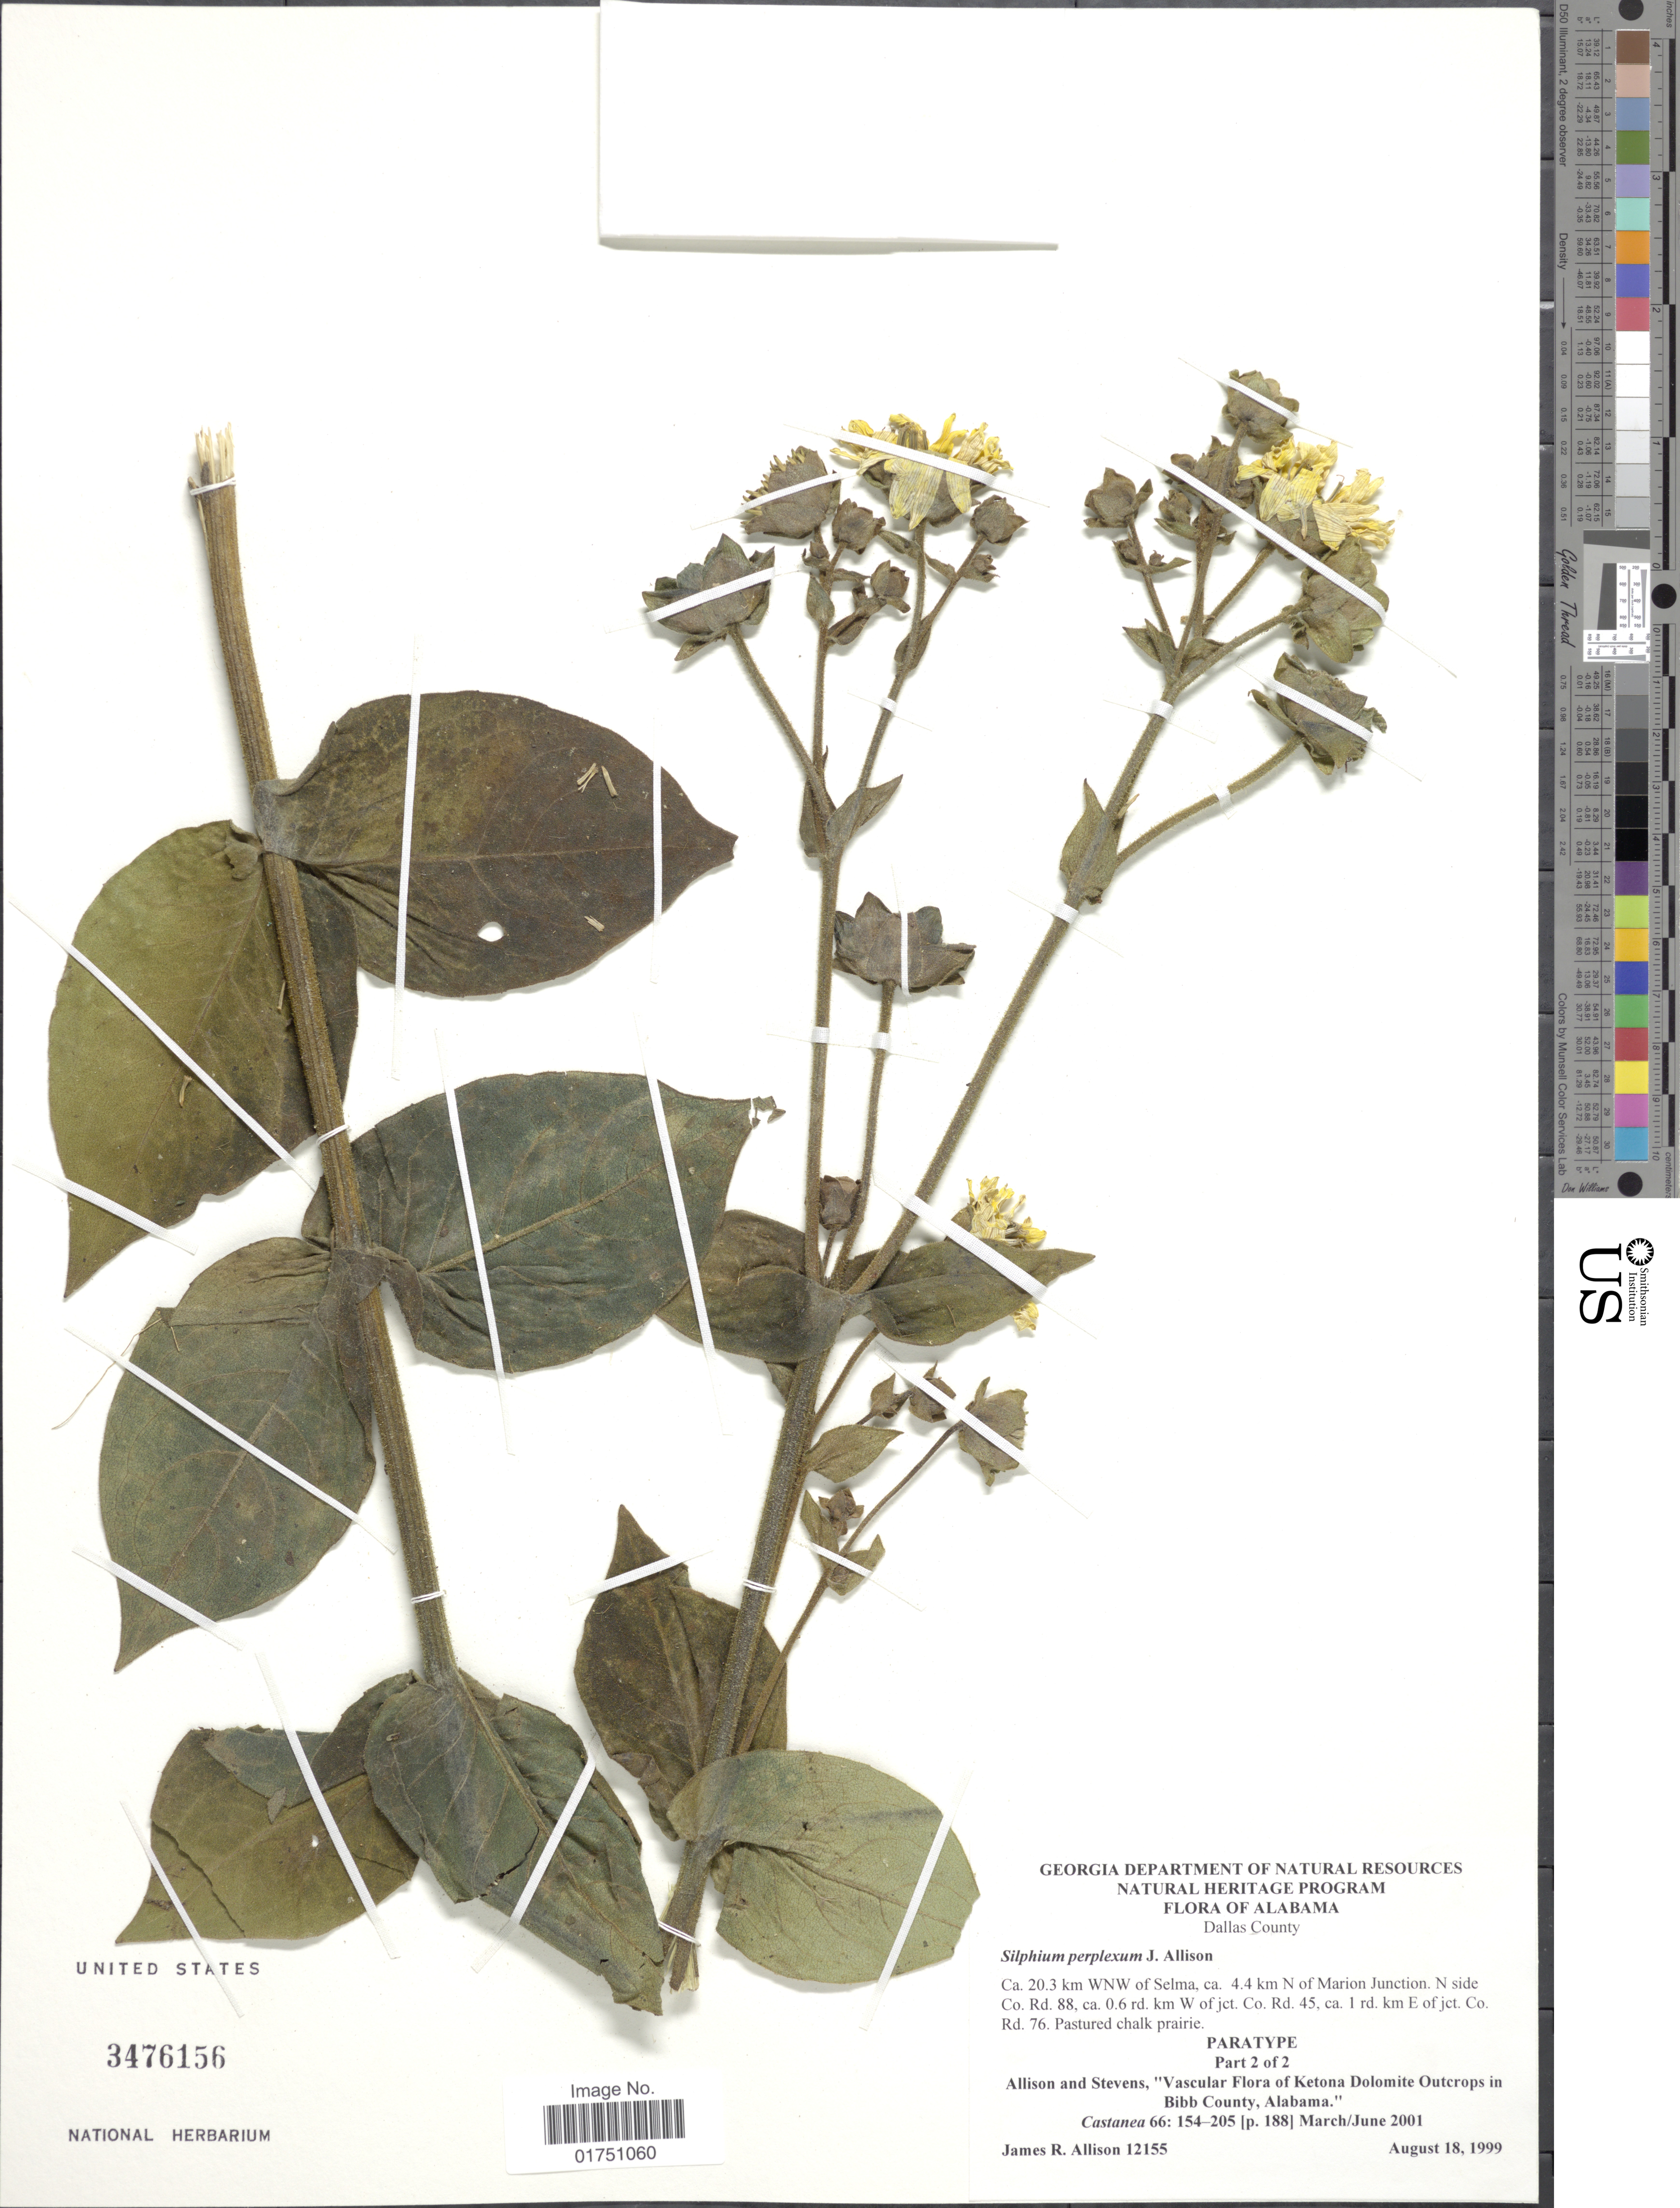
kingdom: Plantae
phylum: Tracheophyta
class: Magnoliopsida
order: Asterales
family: Asteraceae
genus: Silphium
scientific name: Silphium perplexum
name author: J.R. Allison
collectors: J. R. Allison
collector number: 12155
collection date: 1999-08-18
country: United States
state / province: Alabama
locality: Dallas County. Ca. 20.3 km WNW of Selma, ca. 4.4 km N of Marion Junction. N side Co. Rd. 88, ca. 0.6 rd. km W of jct. Co. Rd. 45, ca. 1 rd. km E of jct. Co. Rd. 76.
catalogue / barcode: US 3476156